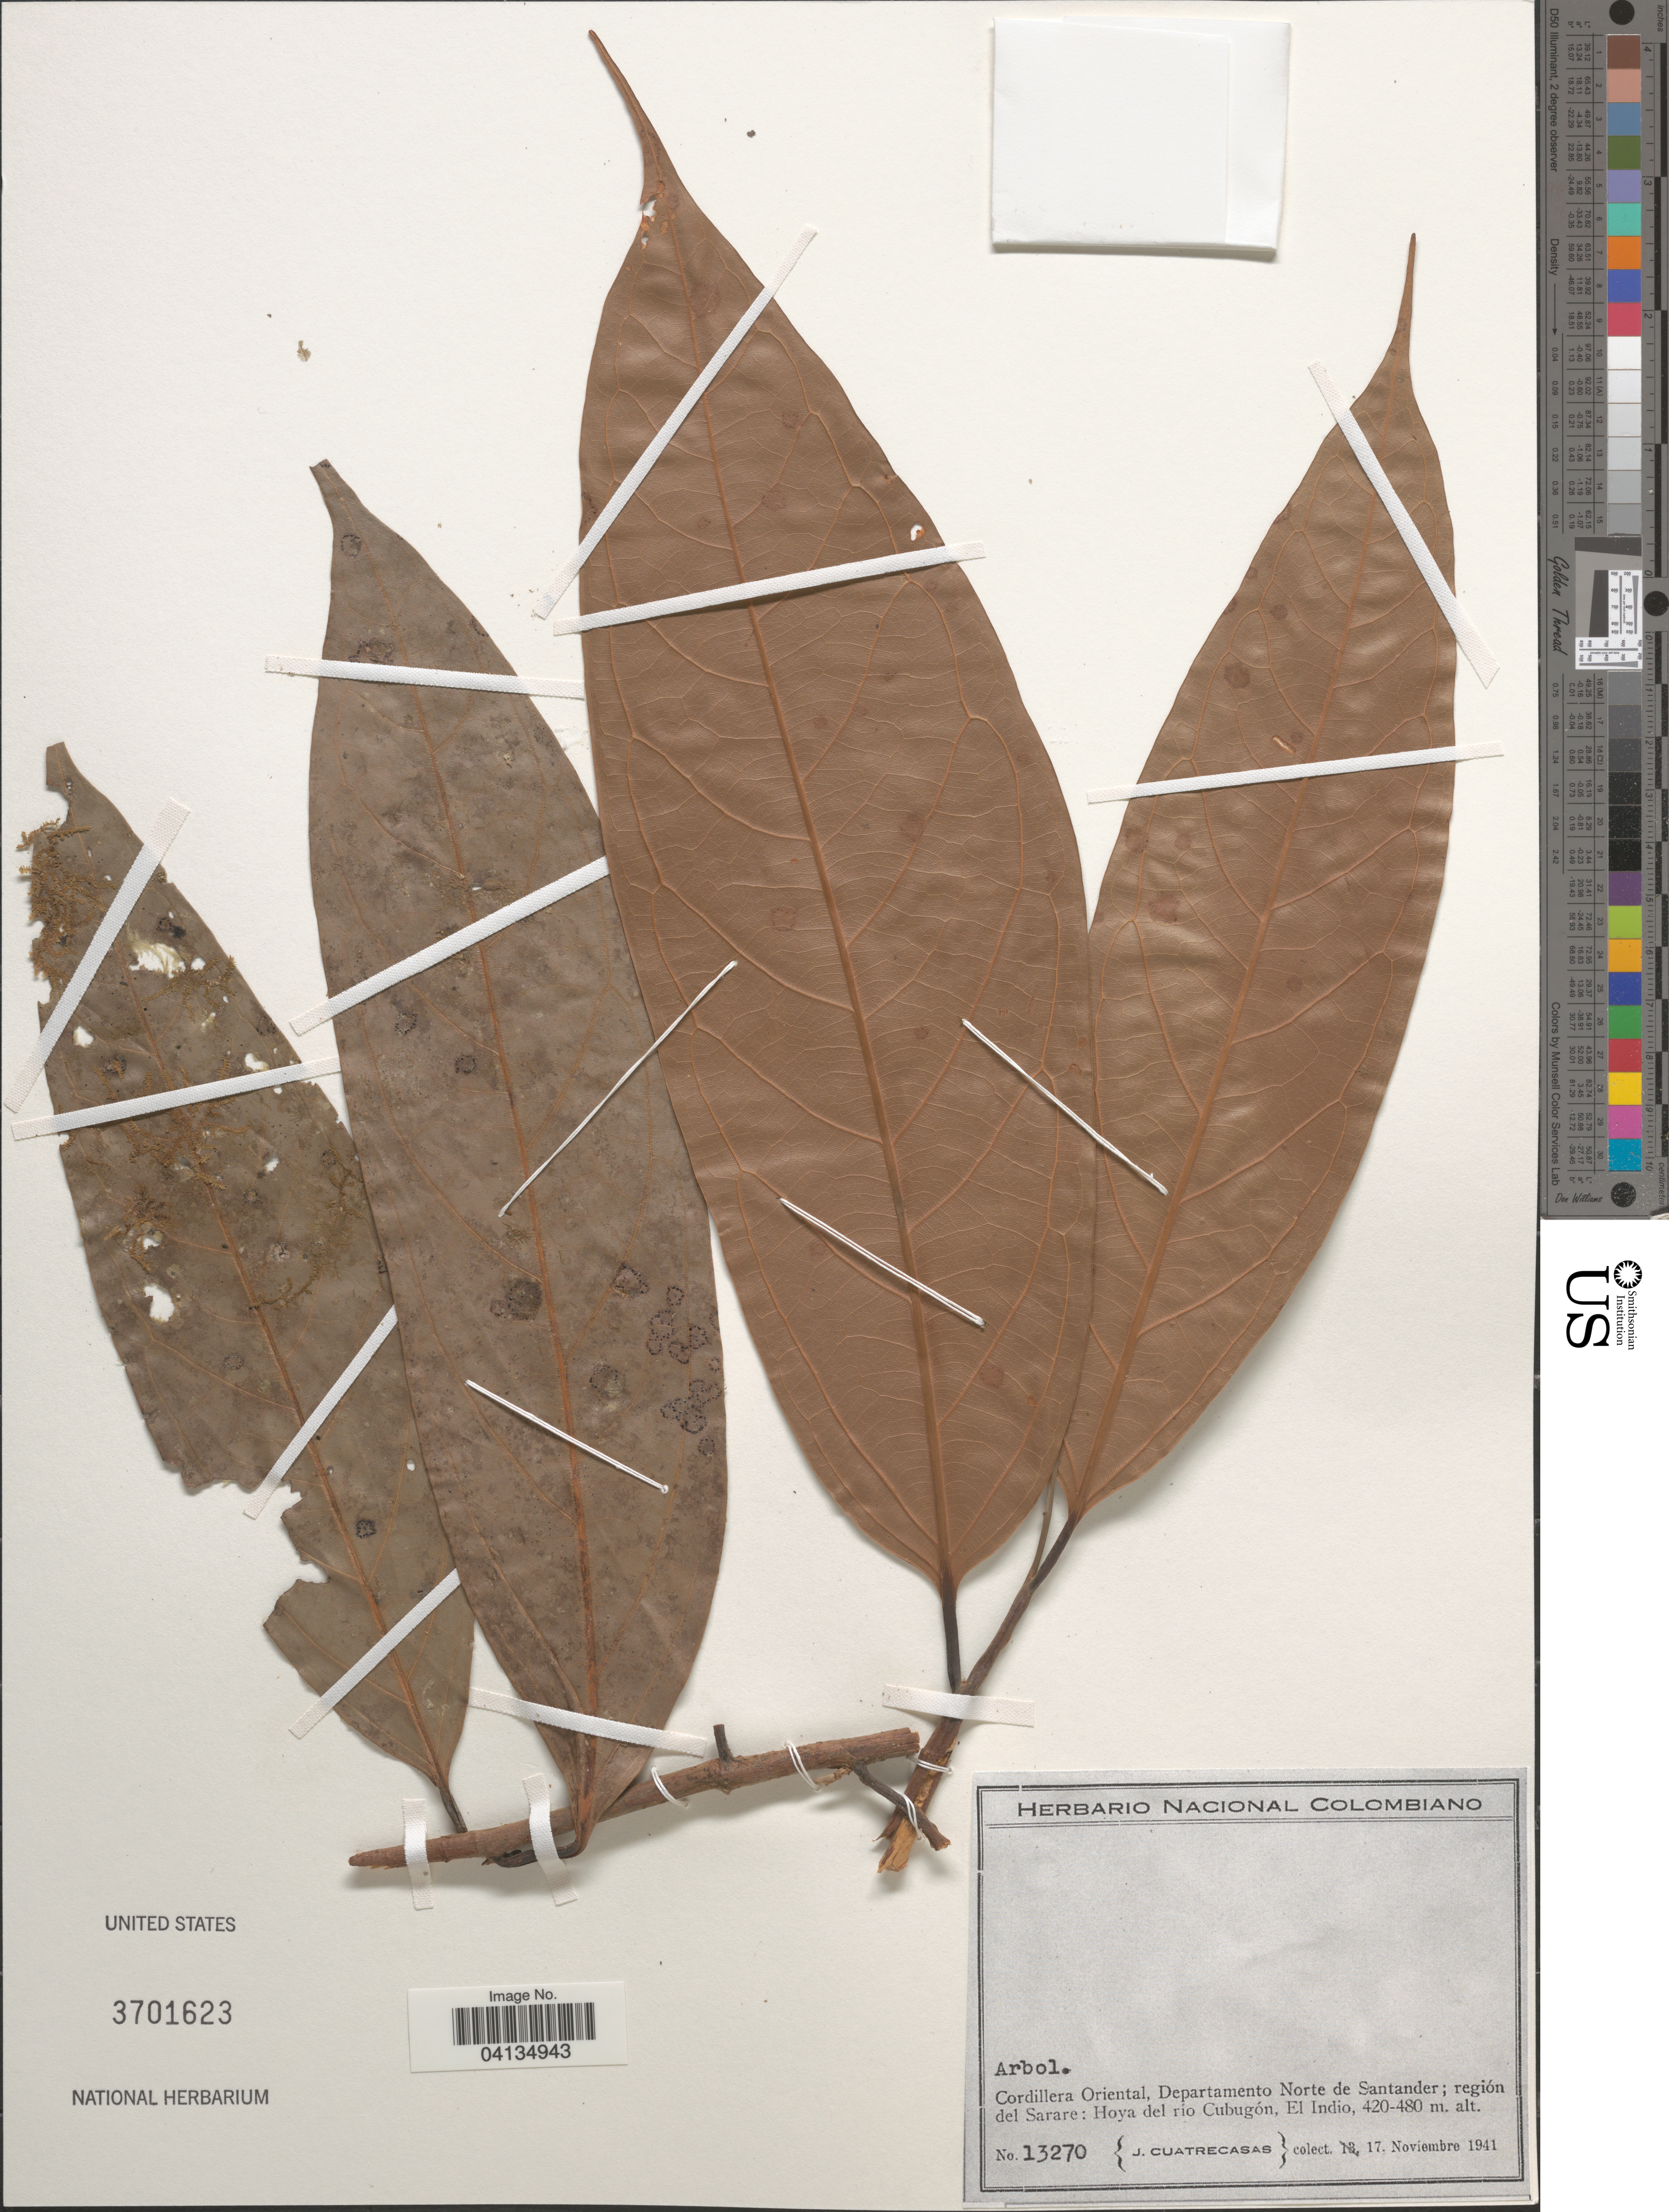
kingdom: Plantae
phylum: Tracheophyta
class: Magnoliopsida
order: Laurales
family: Lauraceae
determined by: Acevedo-Rodriguez, P., (US), Smithsonian Institution - National Museum of Natural History (UNITED STATES)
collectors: J. Cuatrecasas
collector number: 13270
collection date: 1941-11-17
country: Colombia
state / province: Norte de Santander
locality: Cordillera Oriental, Departamento Norte de Santander; región del Sarare: Hoya del río Cubugón, El Indio.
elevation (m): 420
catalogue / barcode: US 3701623